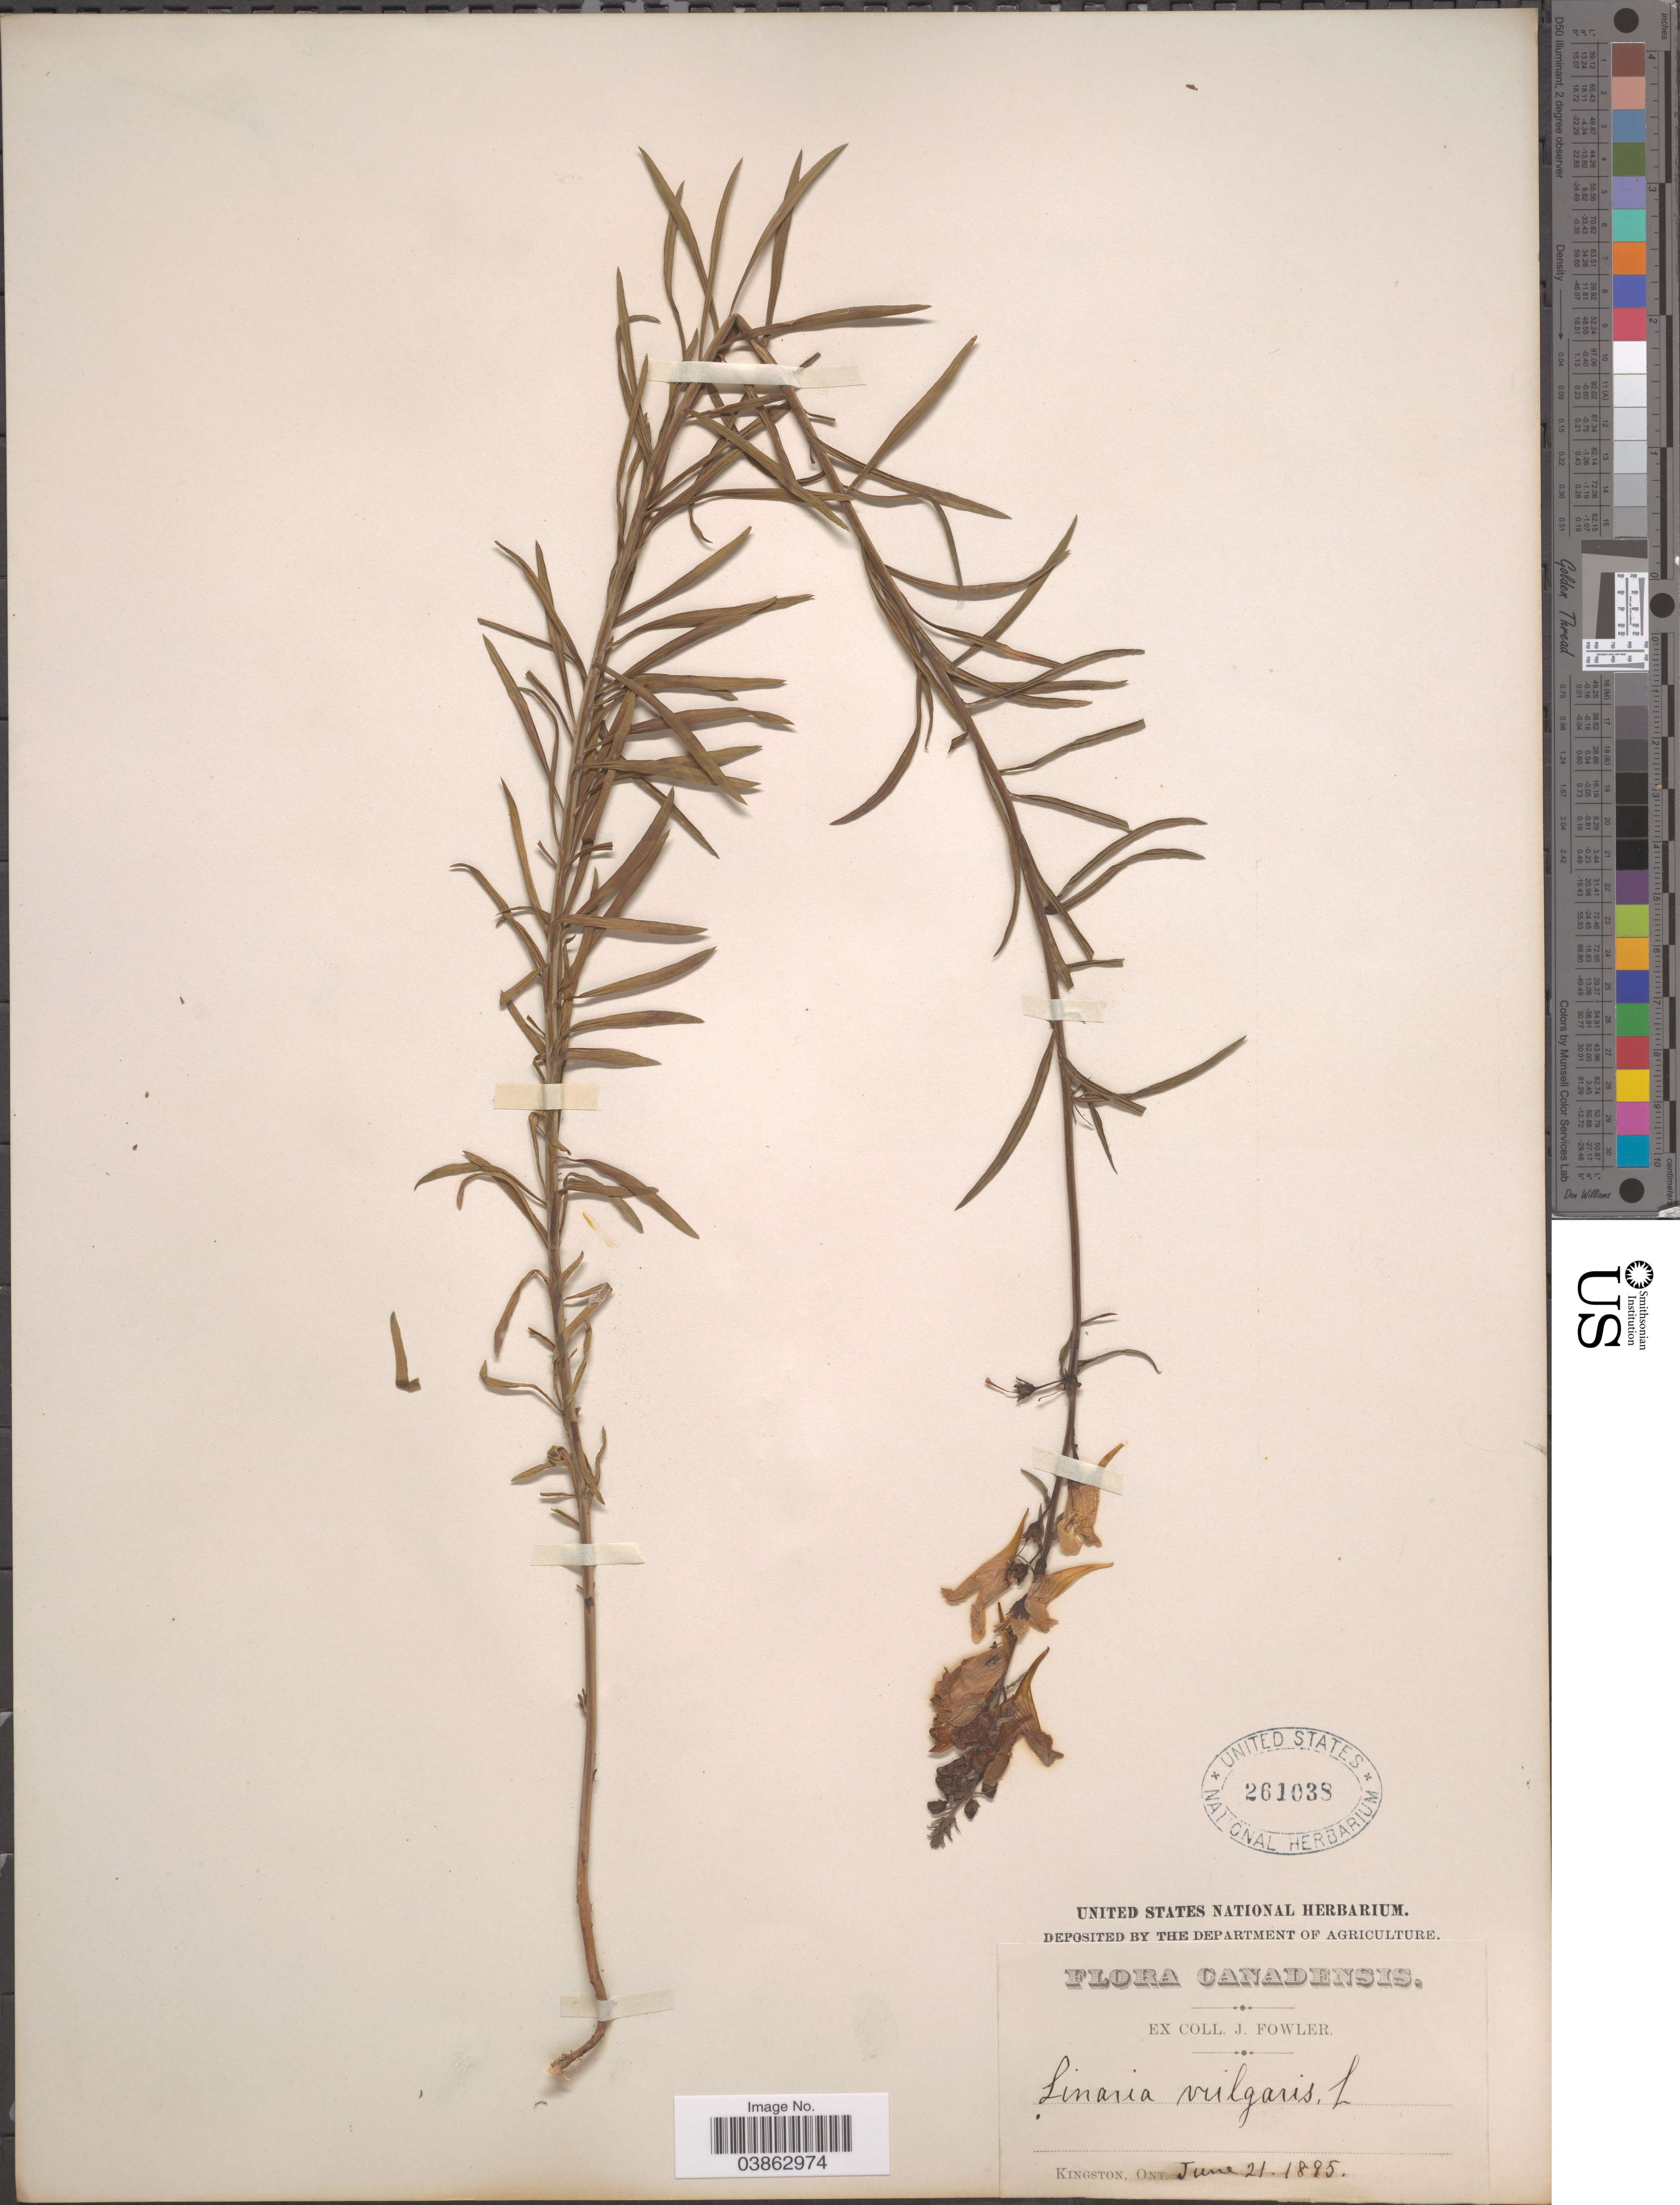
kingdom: Plantae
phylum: Tracheophyta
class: Magnoliopsida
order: Lamiales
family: Plantaginaceae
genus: Linaria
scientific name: Linaria vulgaris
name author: Mill.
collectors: J. Fowler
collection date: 1885-06-21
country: Canada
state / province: Ontario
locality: Kingston.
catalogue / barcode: US 261038